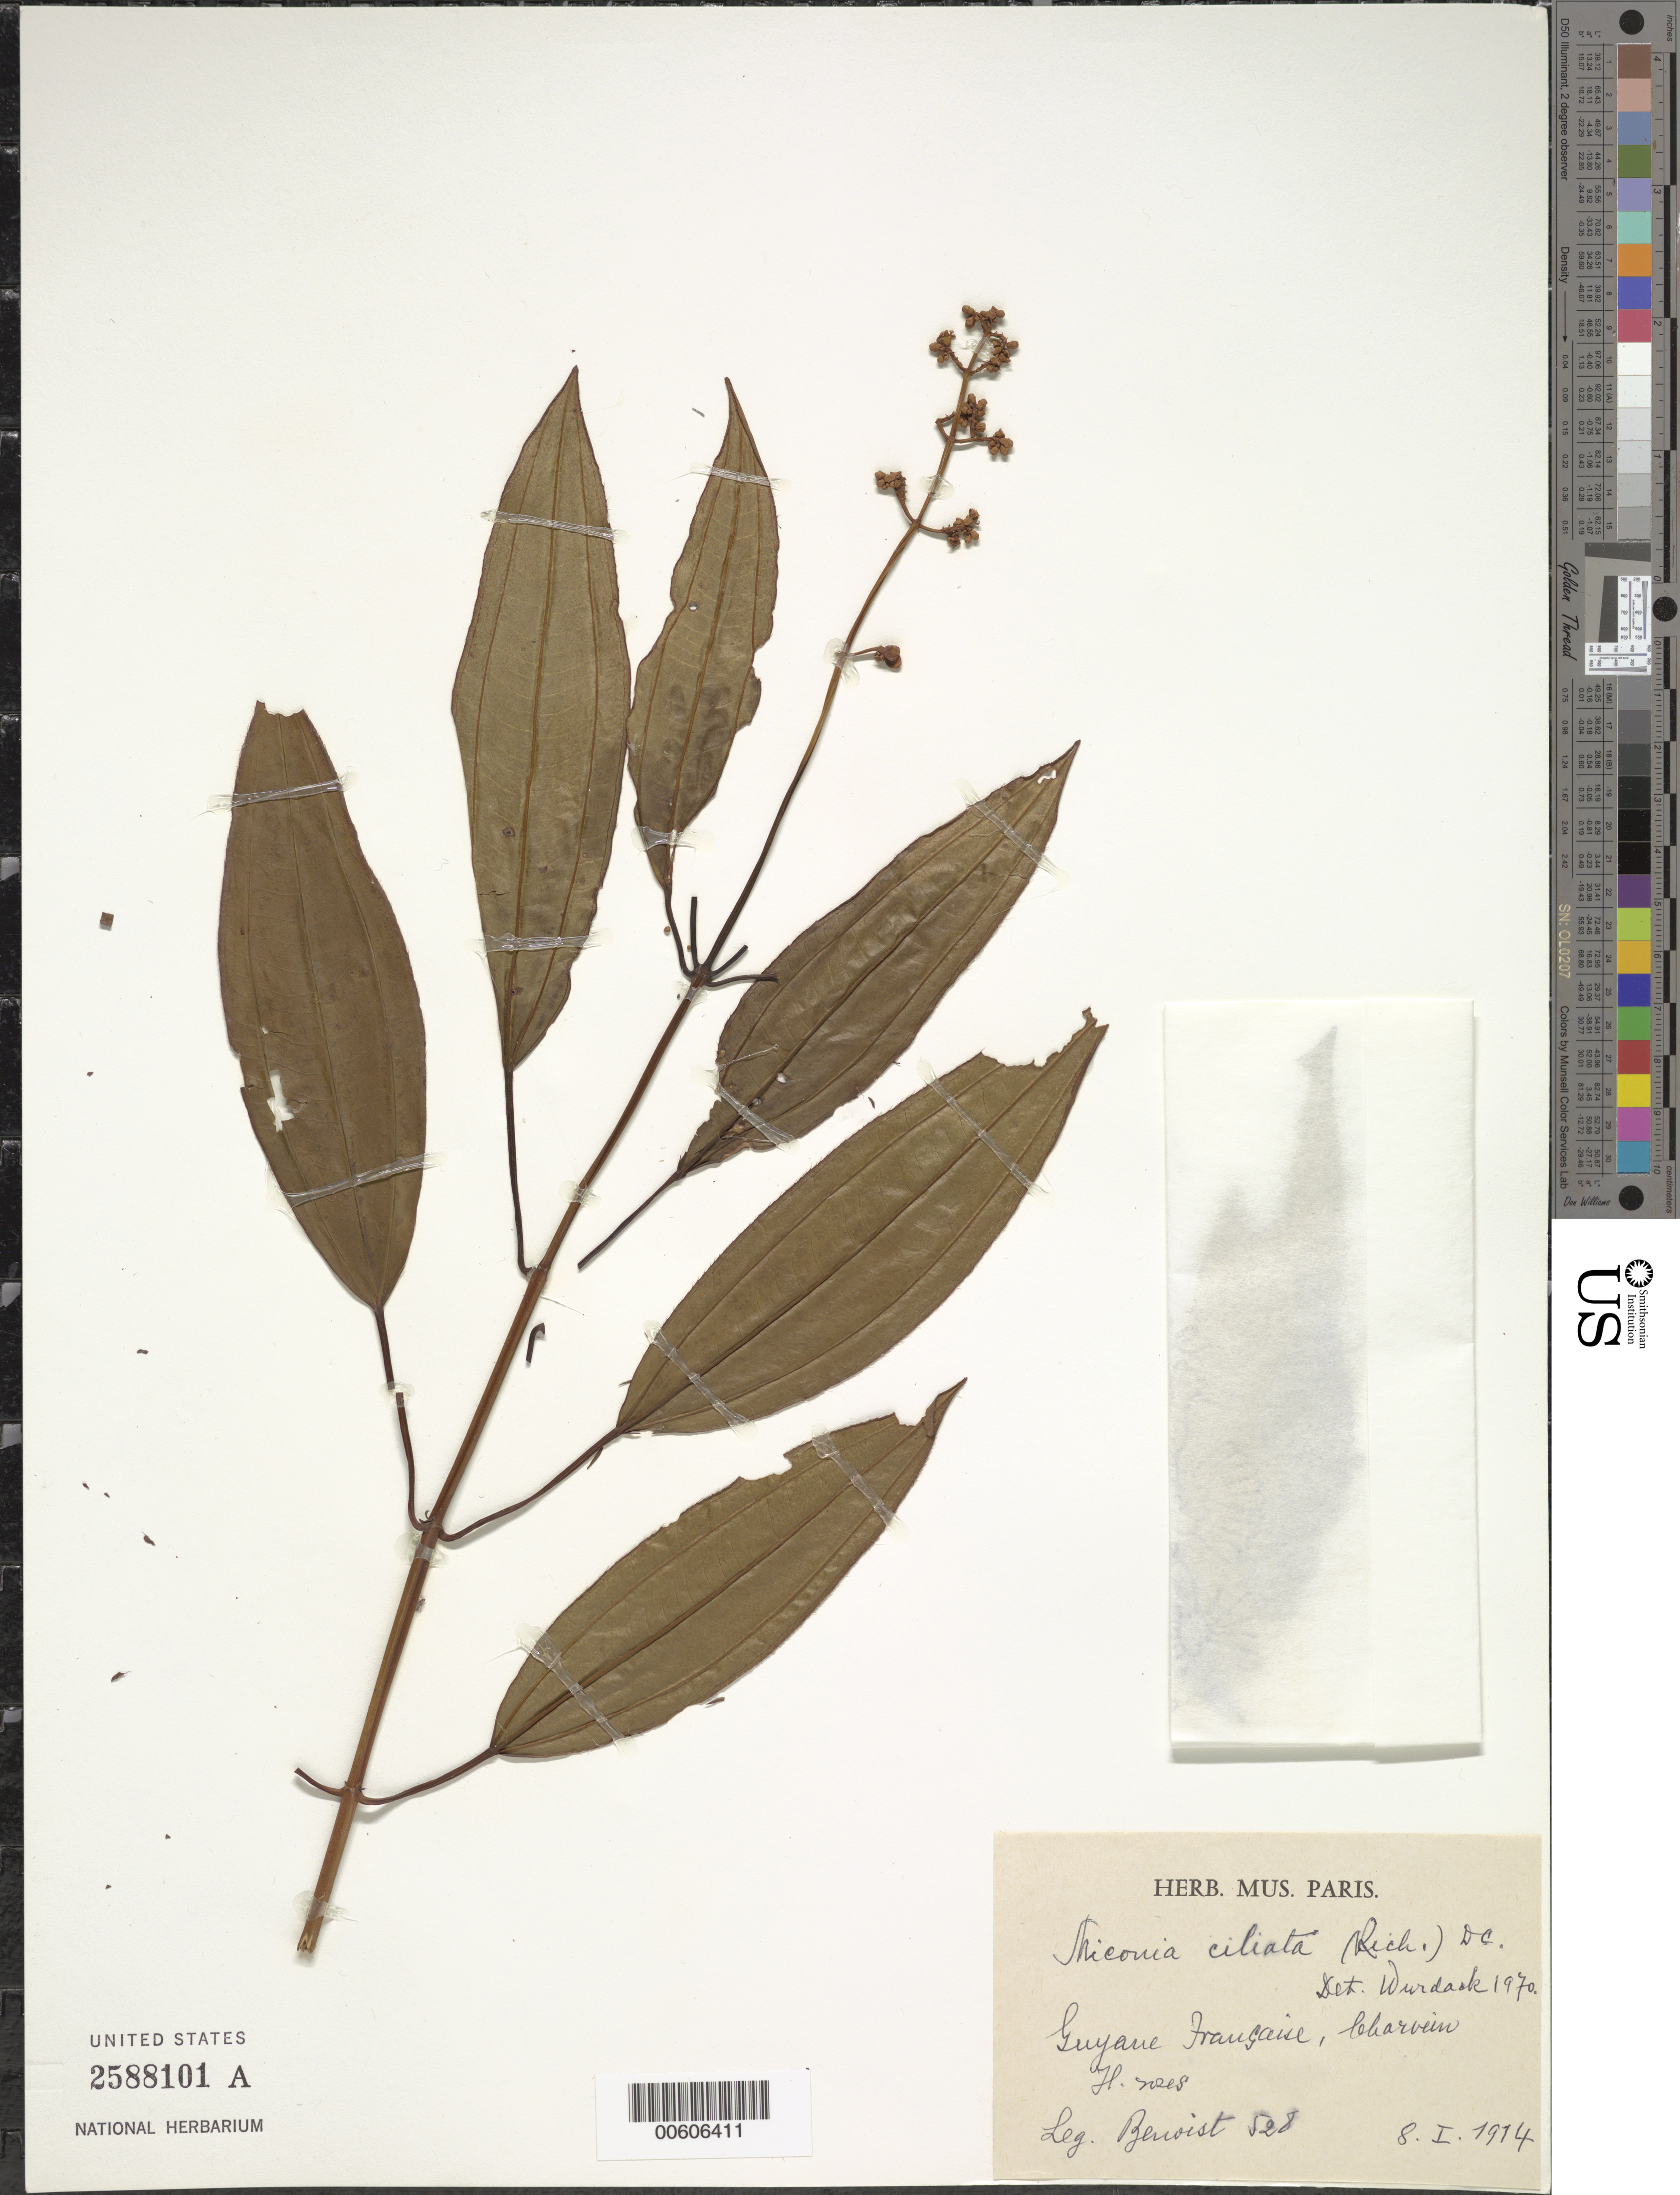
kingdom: Plantae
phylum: Tracheophyta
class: Magnoliopsida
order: Myrtales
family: Melastomataceae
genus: Miconia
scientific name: Miconia ciliata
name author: (Rich.) DC.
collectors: -- Benoist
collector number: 528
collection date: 1914-01-08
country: French Guiana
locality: Guyane Française, Charvein.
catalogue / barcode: US 2588101A